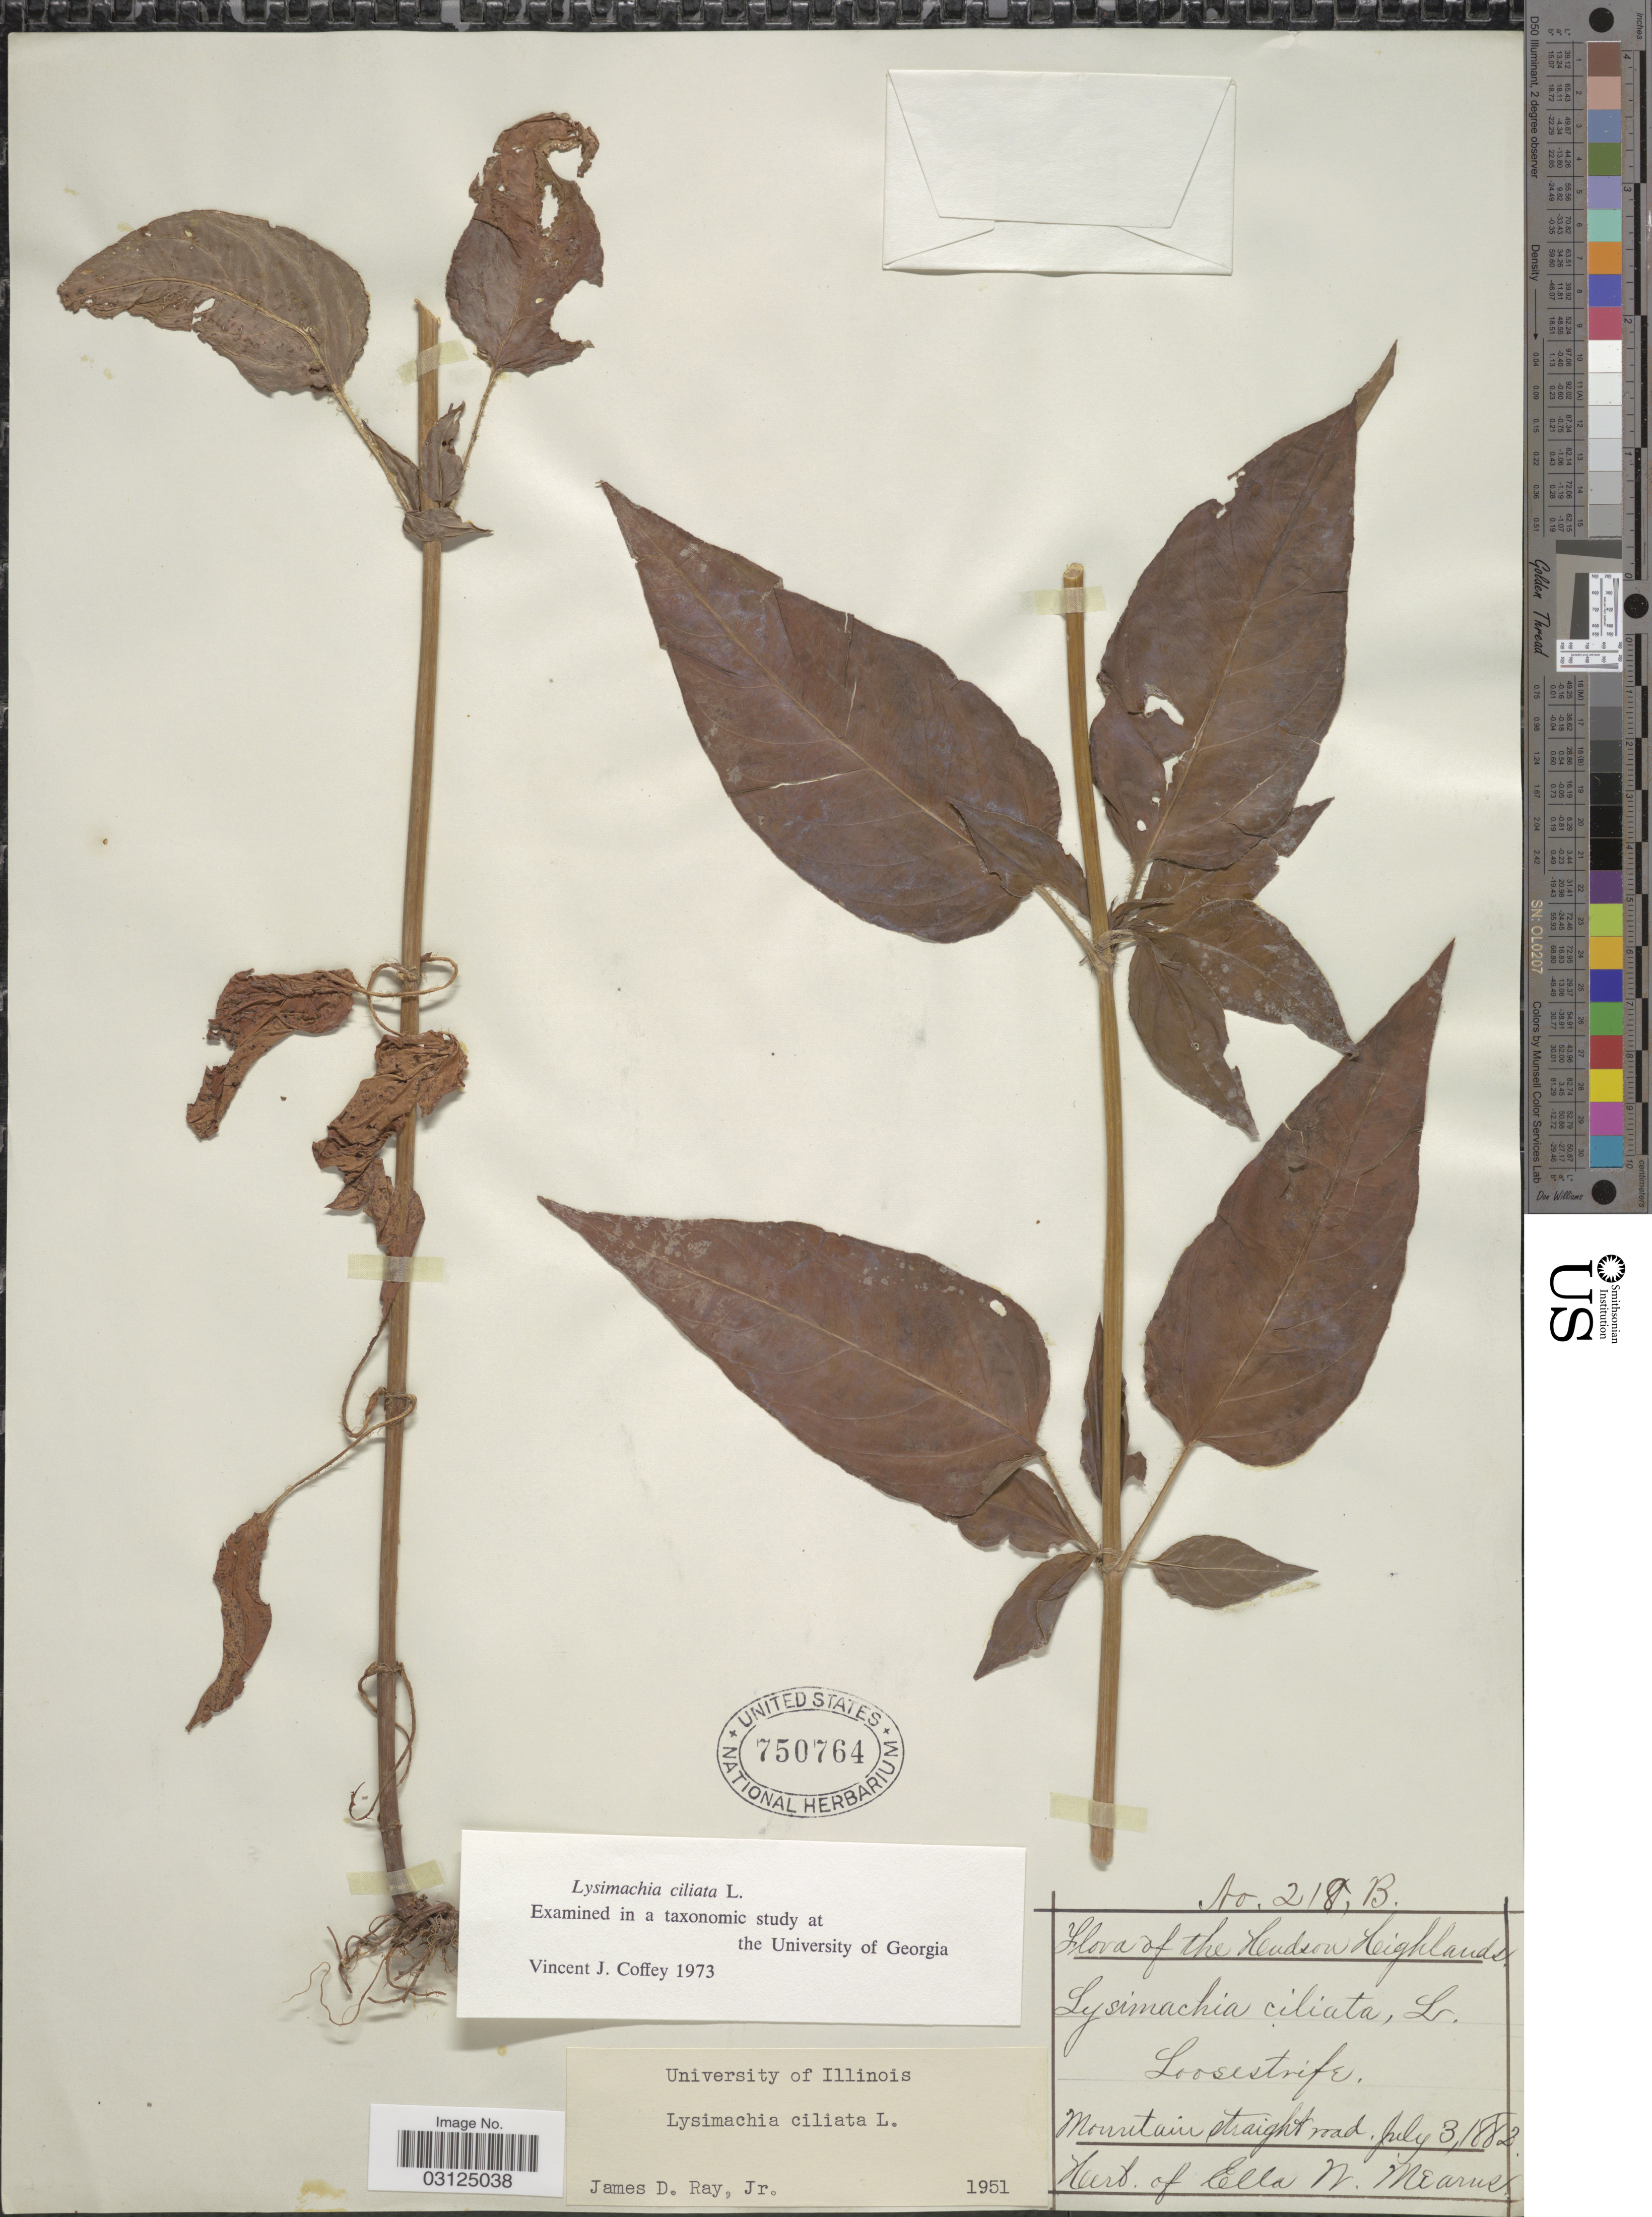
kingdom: Plantae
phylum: Tracheophyta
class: Magnoliopsida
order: Ericales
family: Primulaceae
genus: Lysimachia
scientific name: Lysimachia ciliata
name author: L.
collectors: ex herb. Ella W. Mearns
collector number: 218B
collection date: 1882-07-03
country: United States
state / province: New York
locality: The Hudson Highlands. Mountain straight road.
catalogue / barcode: US 750764